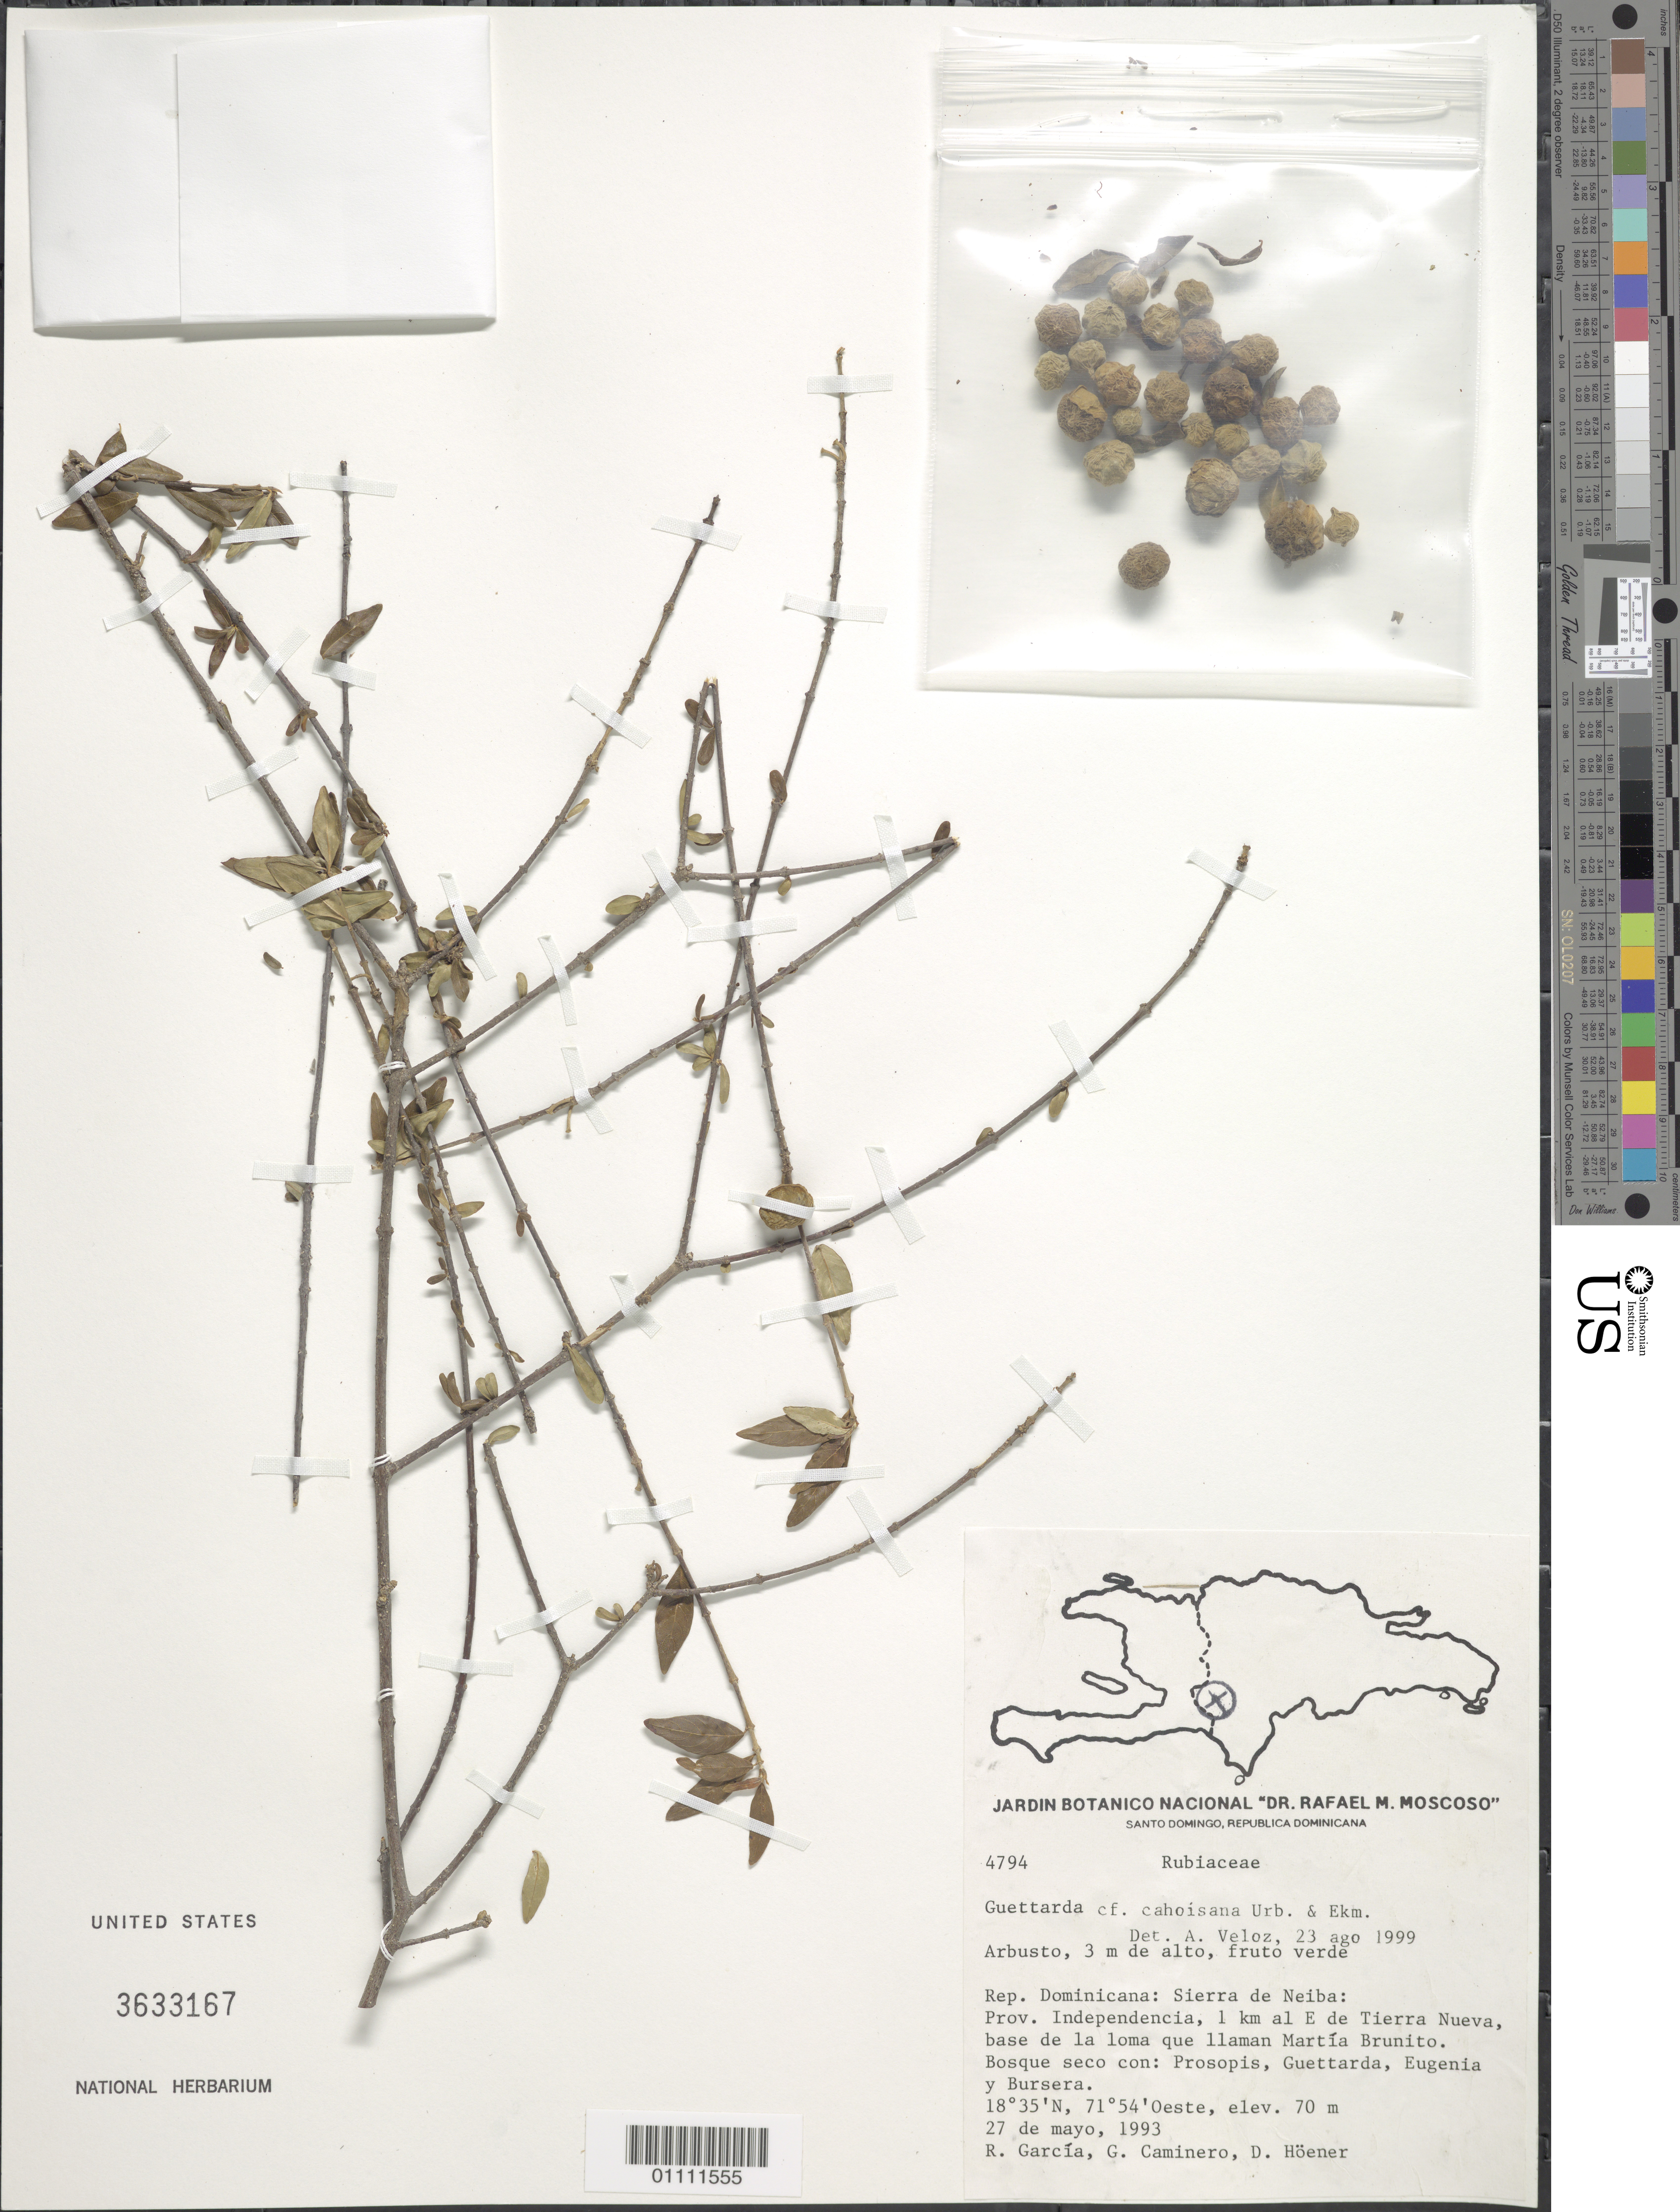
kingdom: Plantae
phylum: Tracheophyta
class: Magnoliopsida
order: Gentianales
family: Rubiaceae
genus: Guettarda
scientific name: Guettarda cahosiana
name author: Urb. & Ekman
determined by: Veloz, A.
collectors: R. G. García, G. Caminero & D. Höener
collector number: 4794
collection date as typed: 27 May 1993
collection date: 1993-05-27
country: Dominican Republic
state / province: Independencia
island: Hispaniola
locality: Sierra de Neiba, 1 km al E de Tierra Nueva, base de la loma que llaman Martía Brunito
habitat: Bosque seco con Prosopis, Guettarda, Eugenia y Bursera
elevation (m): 70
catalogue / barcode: US 3633167